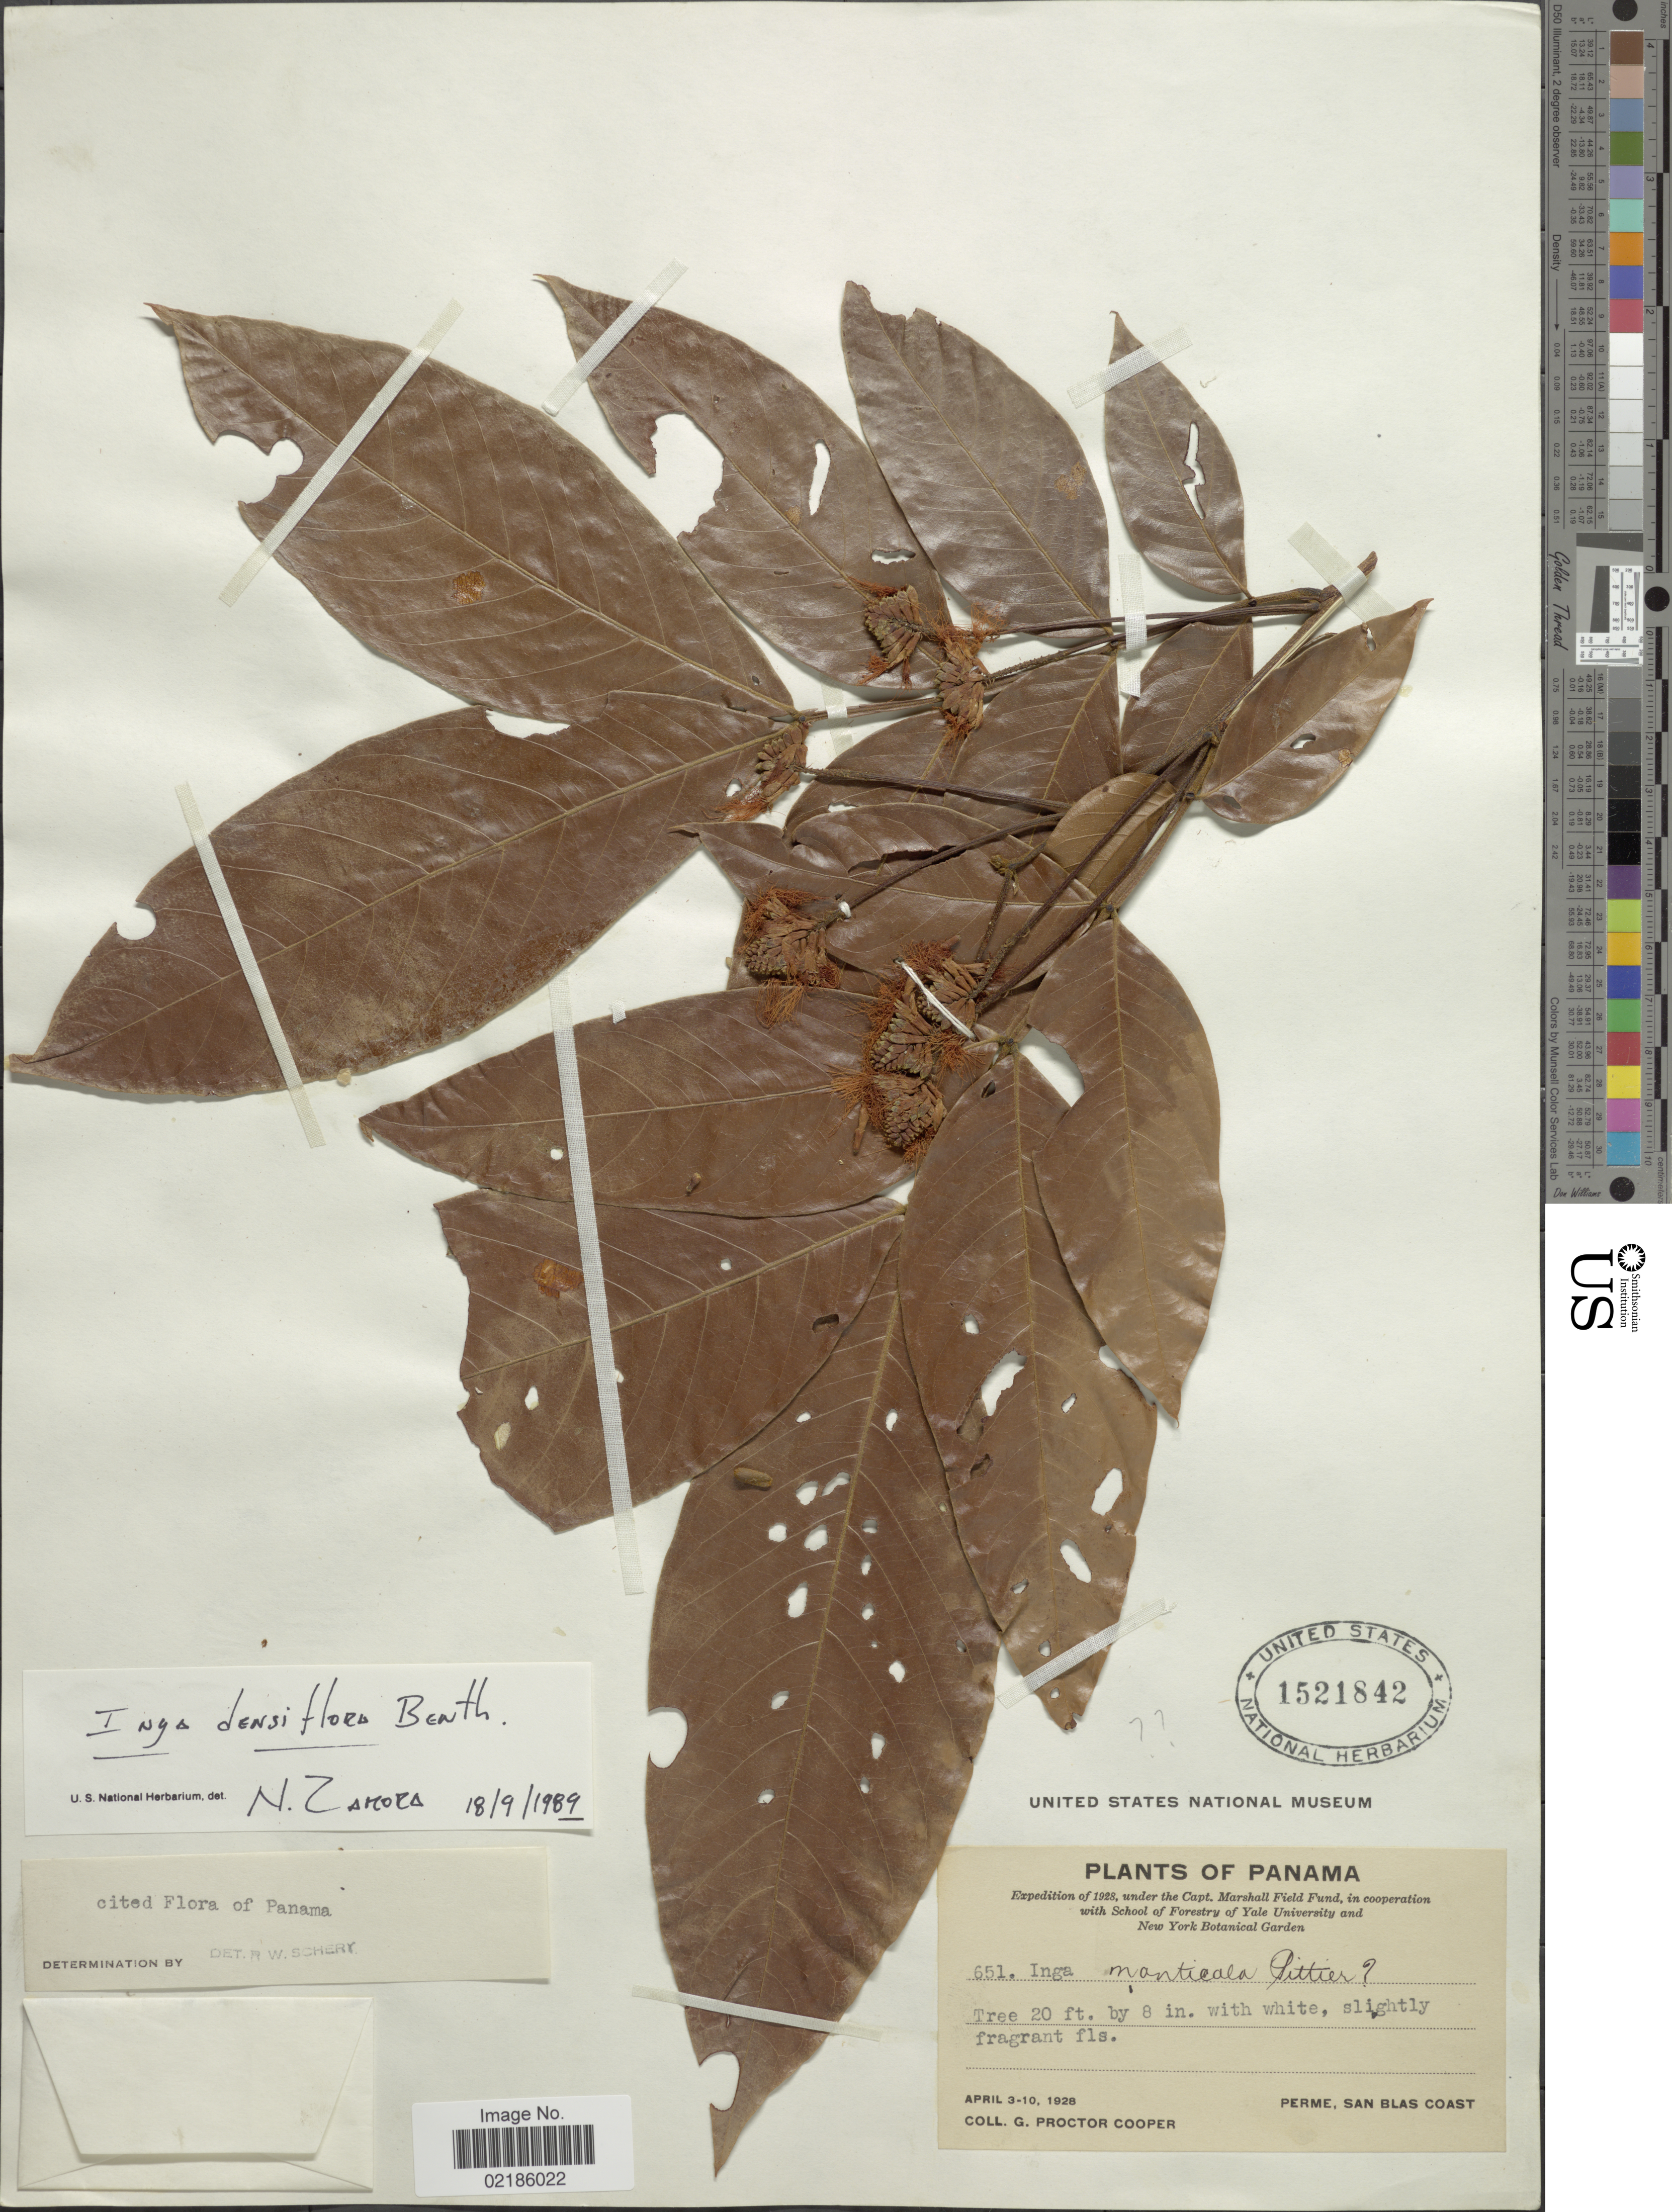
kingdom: Plantae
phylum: Tracheophyta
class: Magnoliopsida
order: Fabales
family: Fabaceae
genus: Inga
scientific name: Inga densiflora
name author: Benth.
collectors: G. Cooper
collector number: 651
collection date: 1928-04-03/1928-04-10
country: Panama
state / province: Kuna Yala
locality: Perme, San Blas Coast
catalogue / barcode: US 1521842